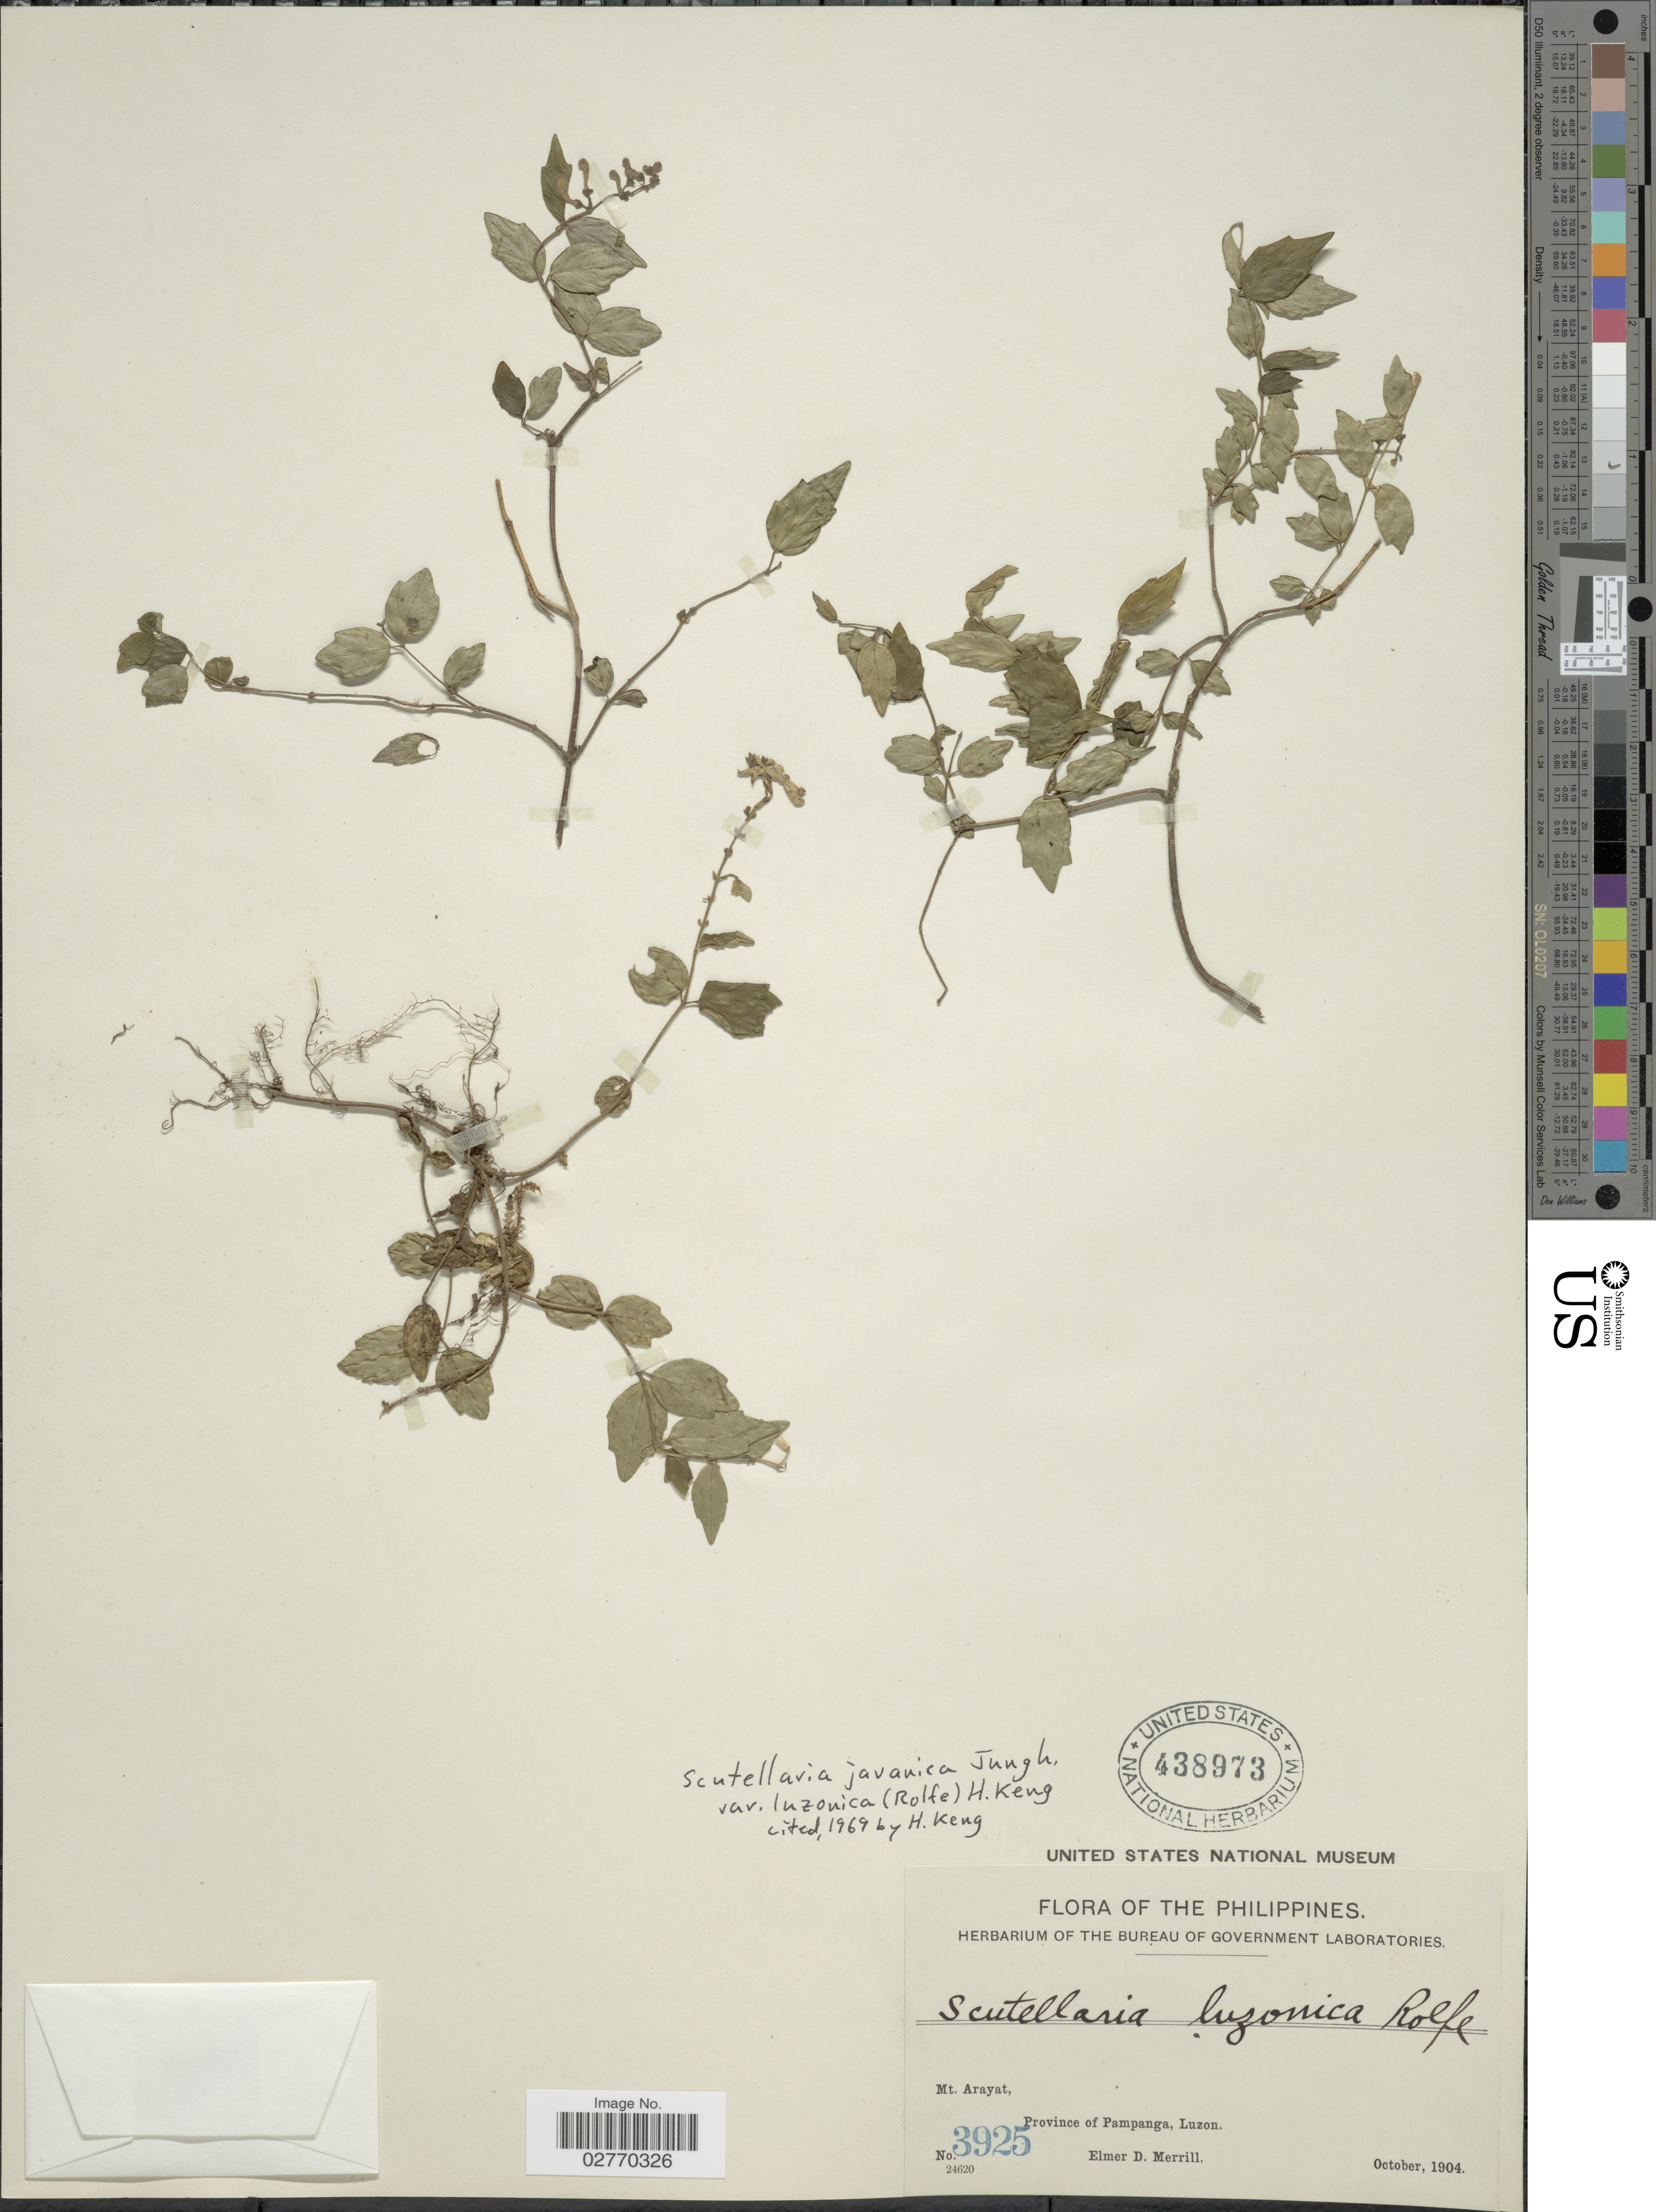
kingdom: Plantae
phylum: Tracheophyta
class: Magnoliopsida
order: Lamiales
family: Lamiaceae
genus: Scutellaria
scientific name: Scutellaria javanica var. luzonica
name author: (Rolfe) H. Keng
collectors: E. D. Merrill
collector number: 3925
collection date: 1904-10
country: Philippines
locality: Mt. Arayat, Province of Pampanga, Luzon.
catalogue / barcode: US 438973